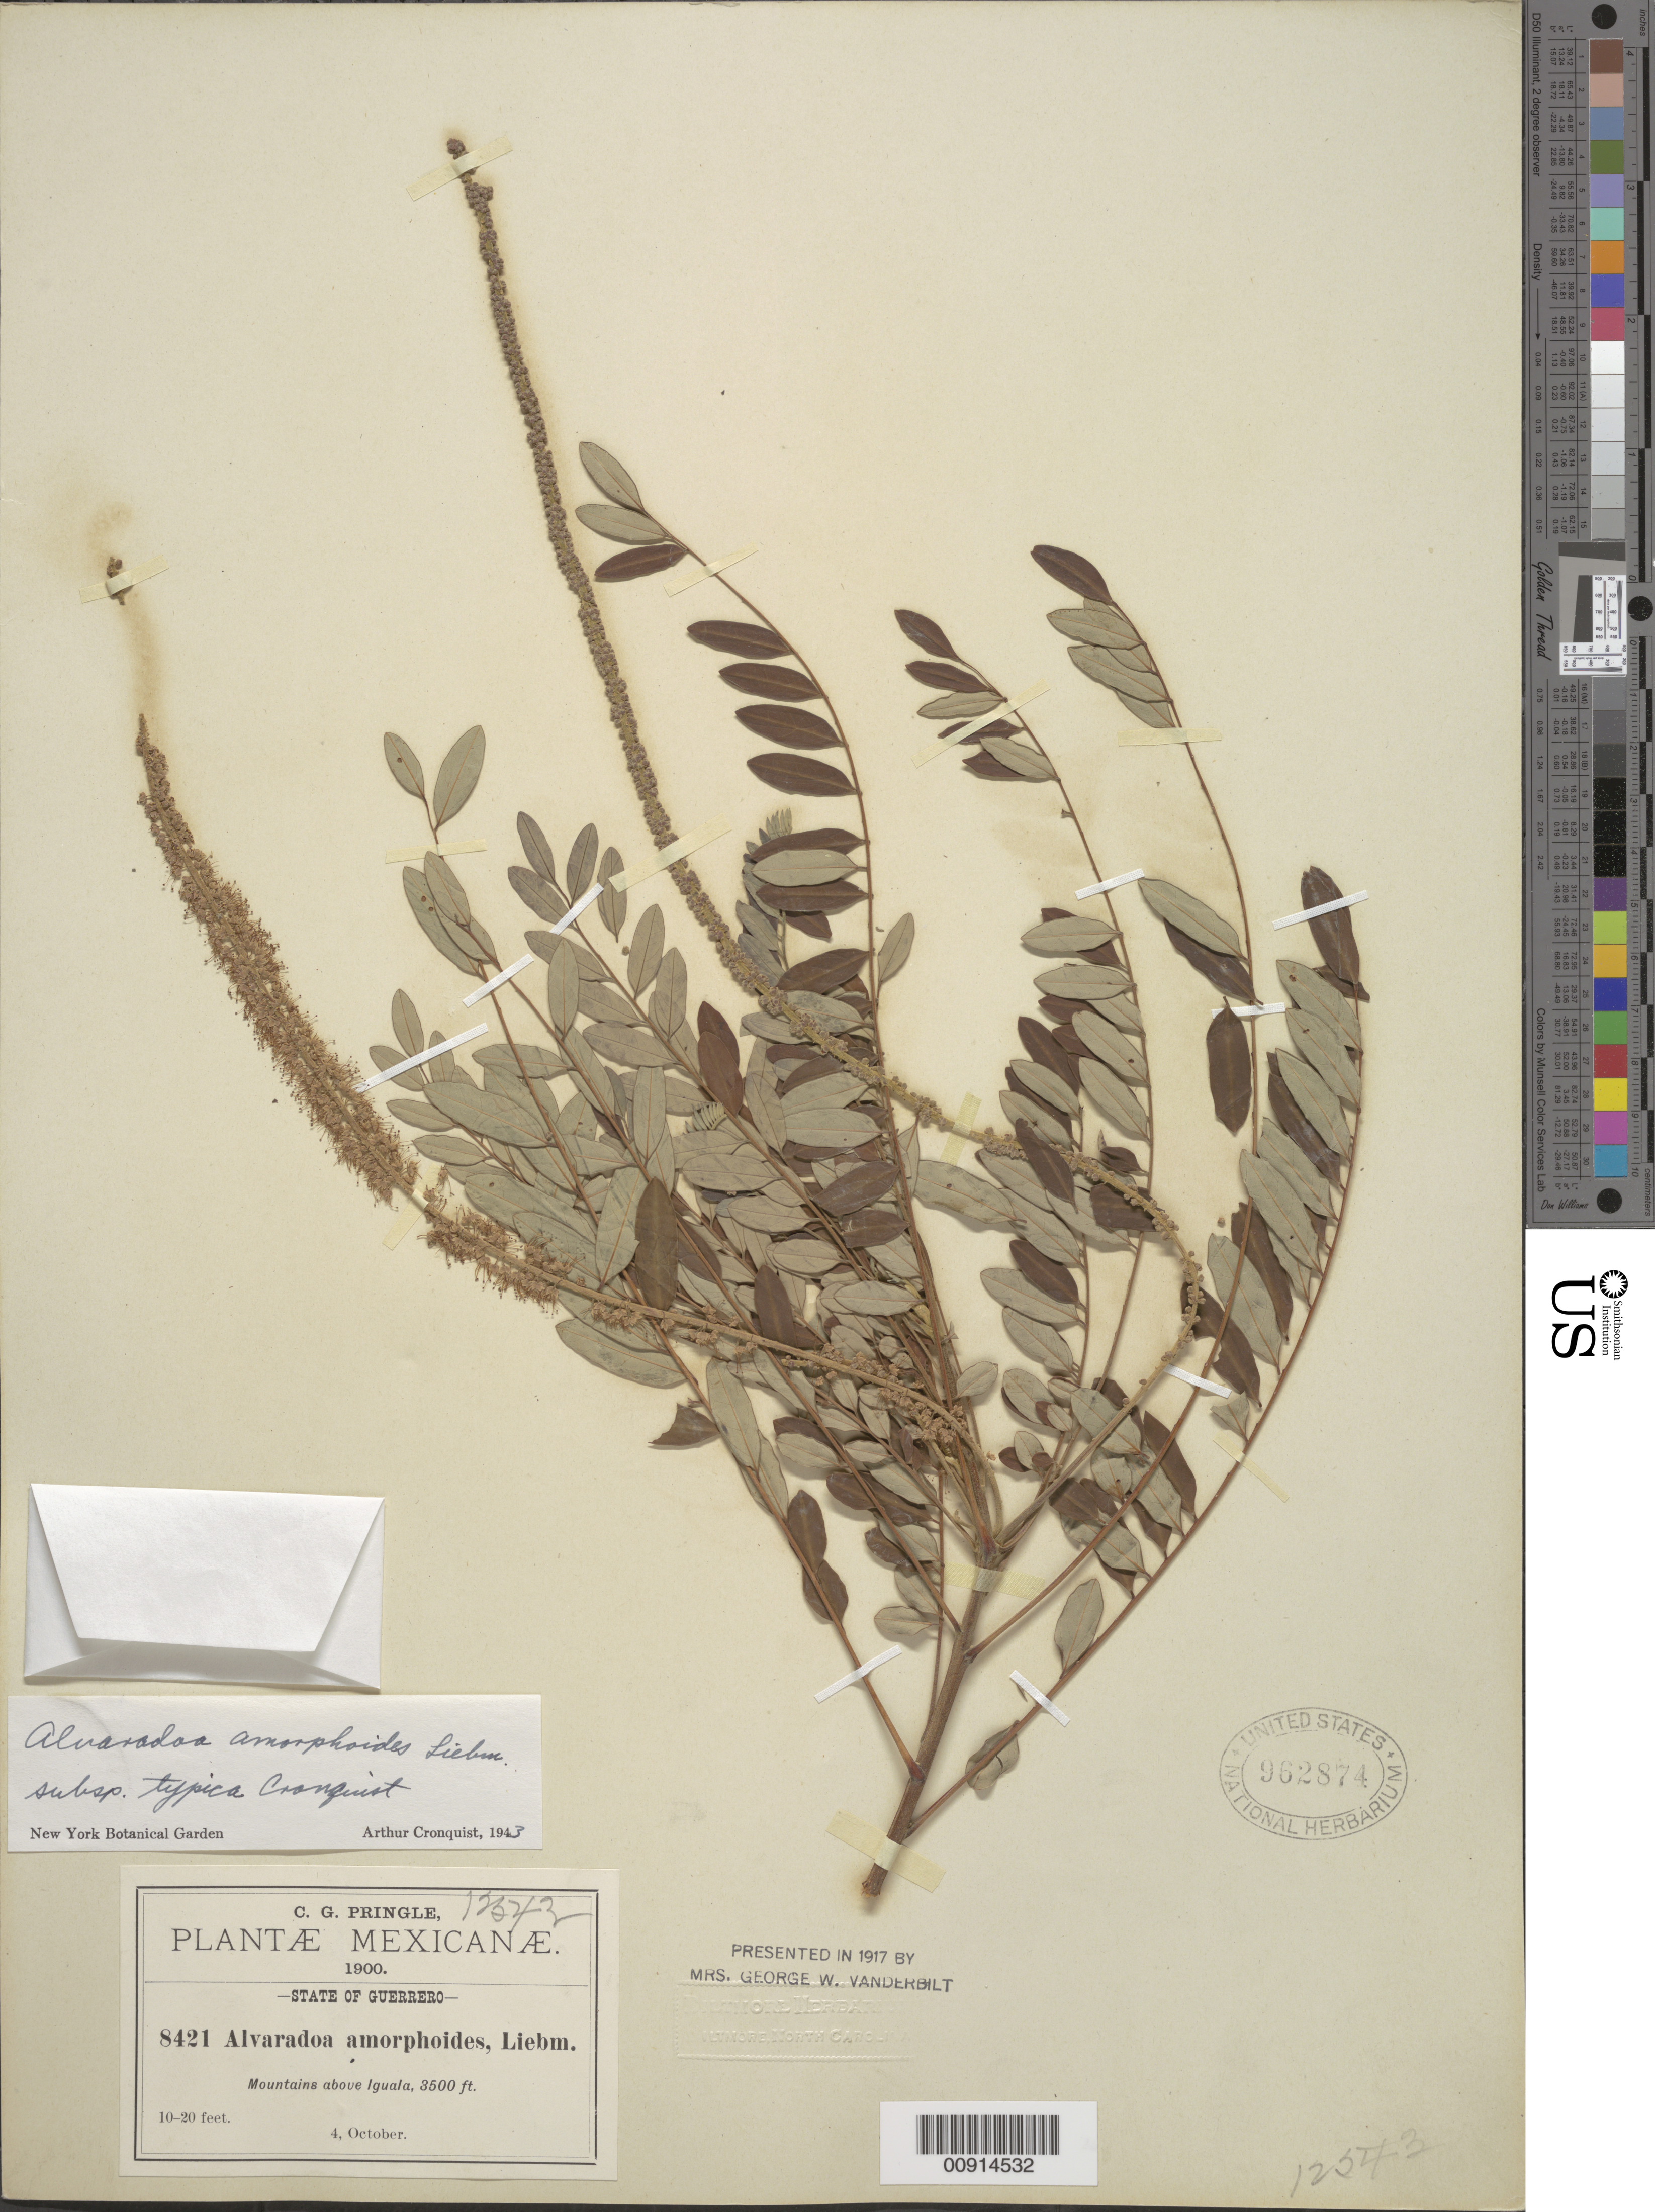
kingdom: Plantae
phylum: Tracheophyta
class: Magnoliopsida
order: Picramniales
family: Picramniaceae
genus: Alvaradoa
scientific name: Alvaradoa amorphoides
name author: Liebm.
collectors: C. G. Pringle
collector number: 8421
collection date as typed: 04 Oct 1900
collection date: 1900-10-04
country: Mexico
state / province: Guerrero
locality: Mountains above Iguala, State of Guerrero.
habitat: Mountains.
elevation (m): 1067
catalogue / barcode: US 962874